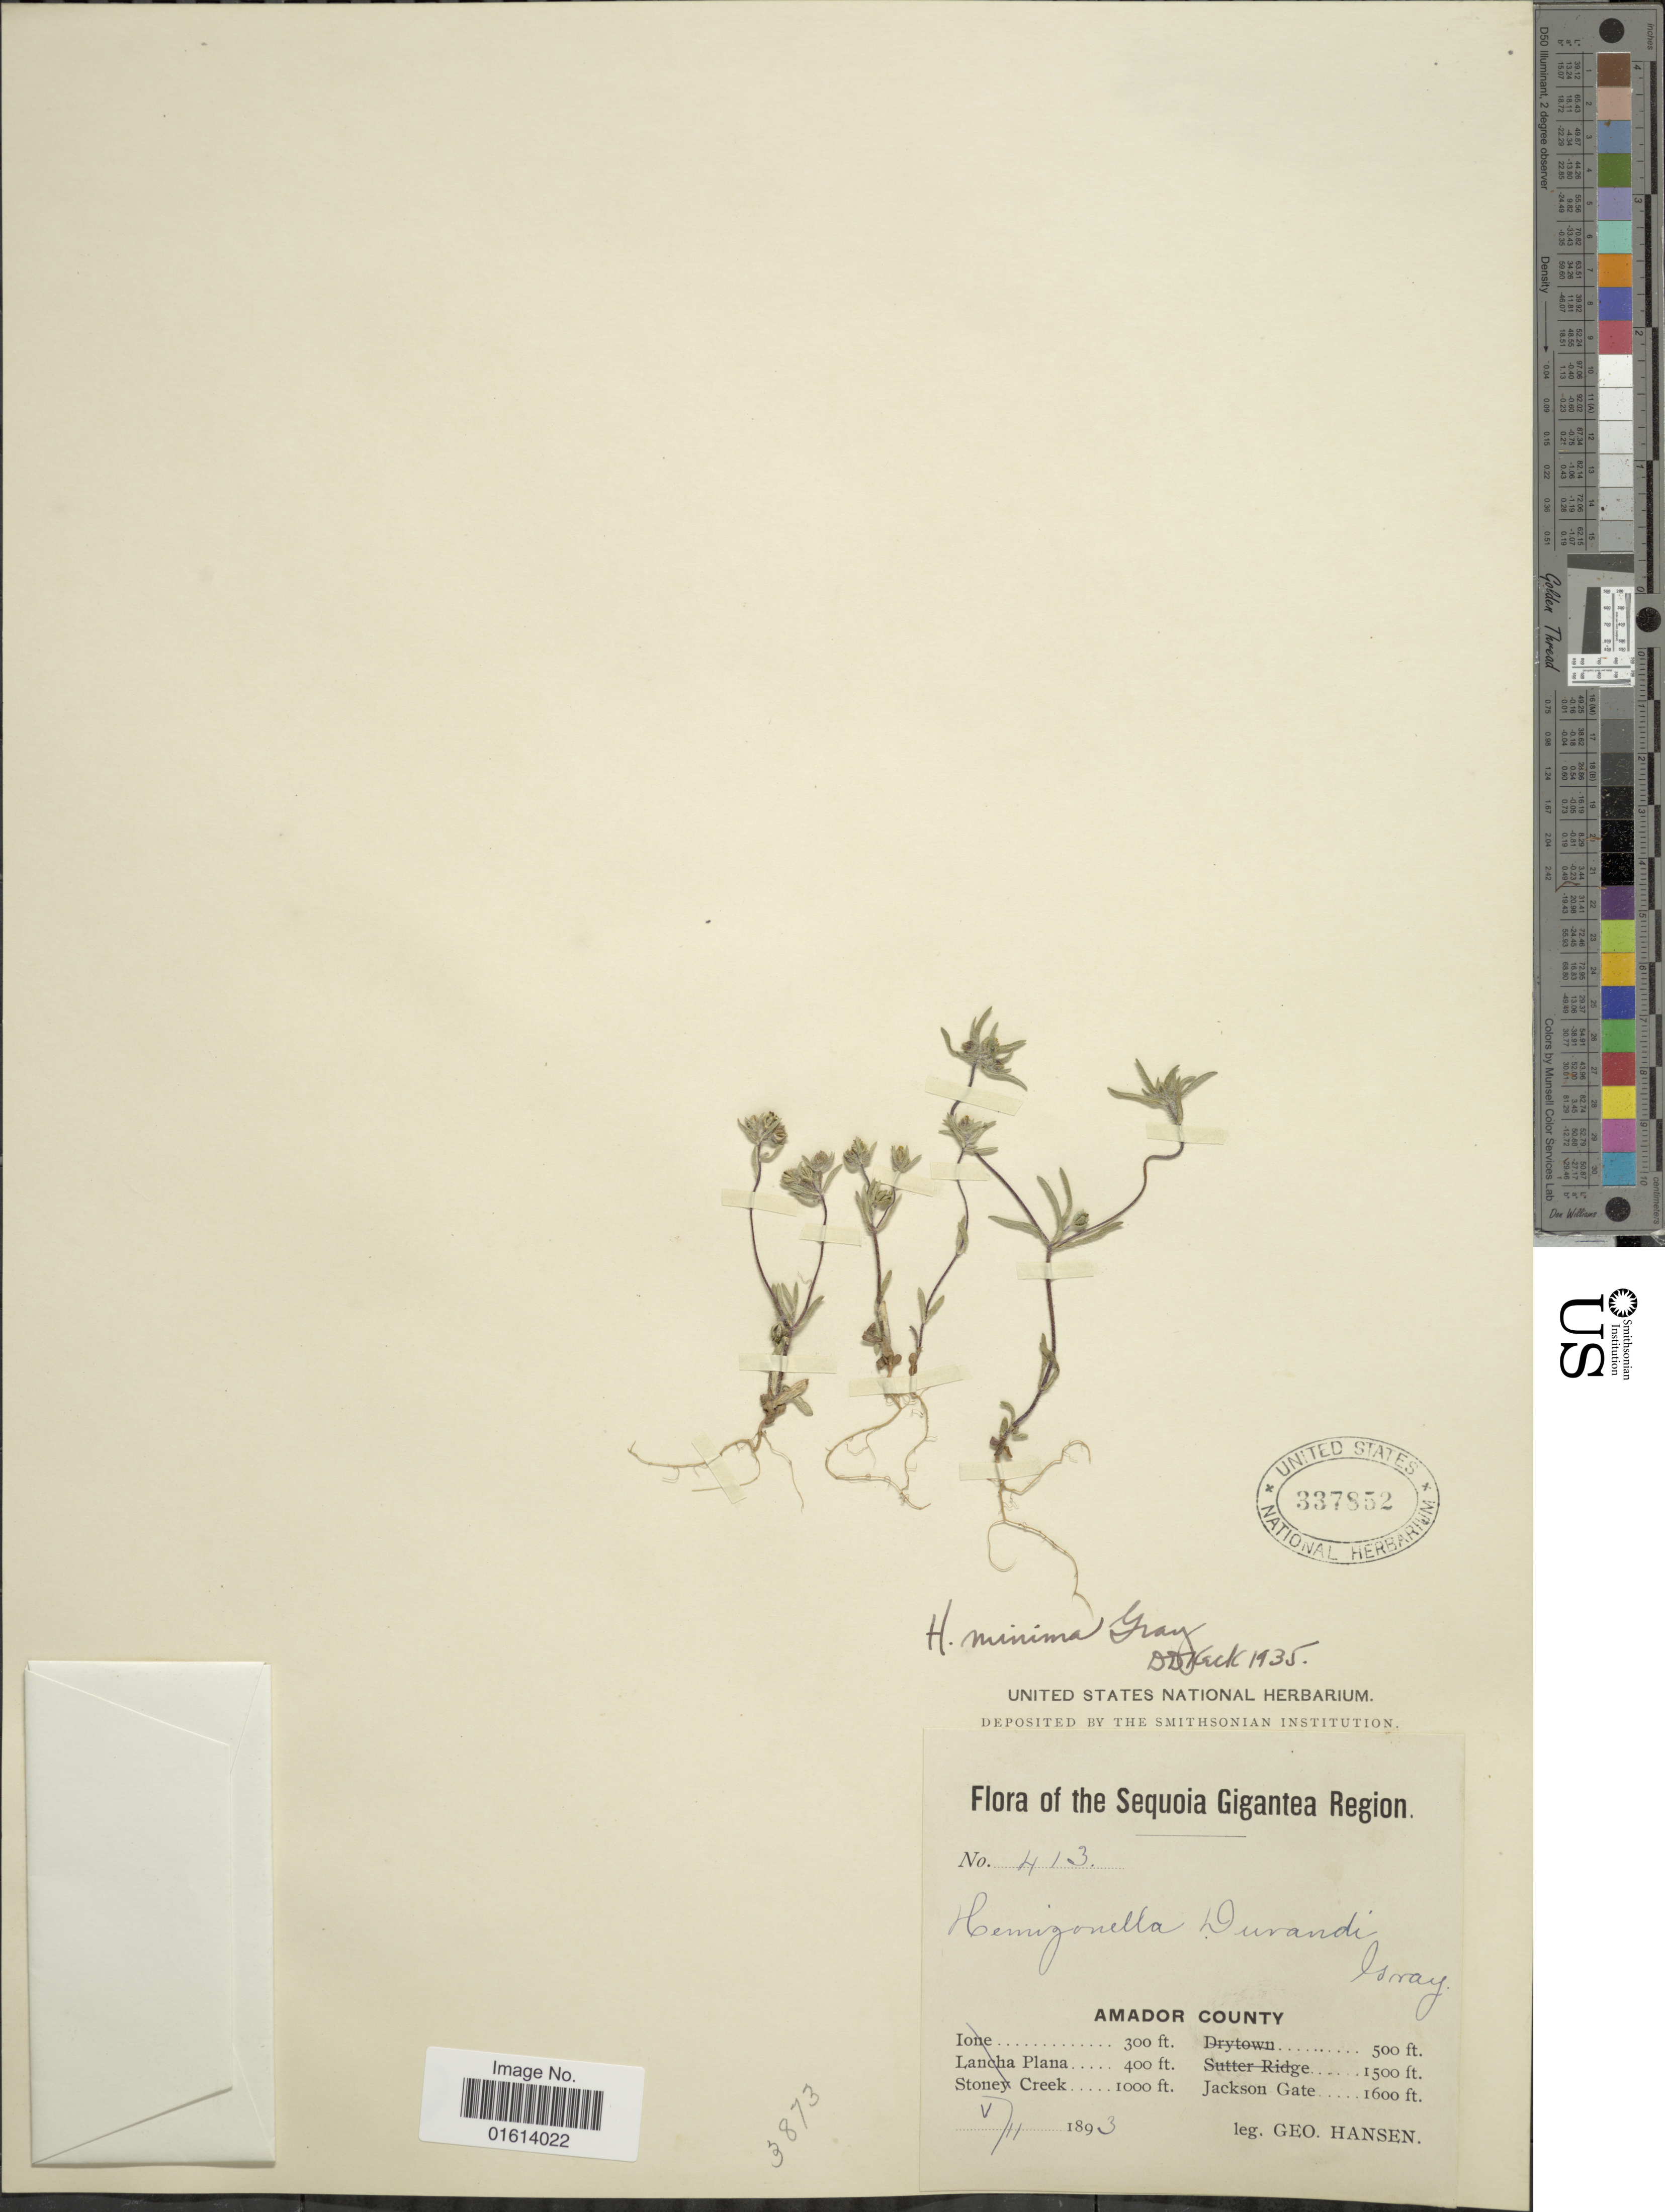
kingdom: Plantae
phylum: Tracheophyta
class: Magnoliopsida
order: Asterales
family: Asteraceae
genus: Hemizonella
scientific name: Hemizonella minima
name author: (A. Gray) A. Gray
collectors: G. Hansen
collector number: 413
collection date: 1893-05-11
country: United States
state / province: California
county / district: Amador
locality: Sequoia Gigantea Region, Amador County, Jackson Gate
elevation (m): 488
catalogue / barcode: US 337852